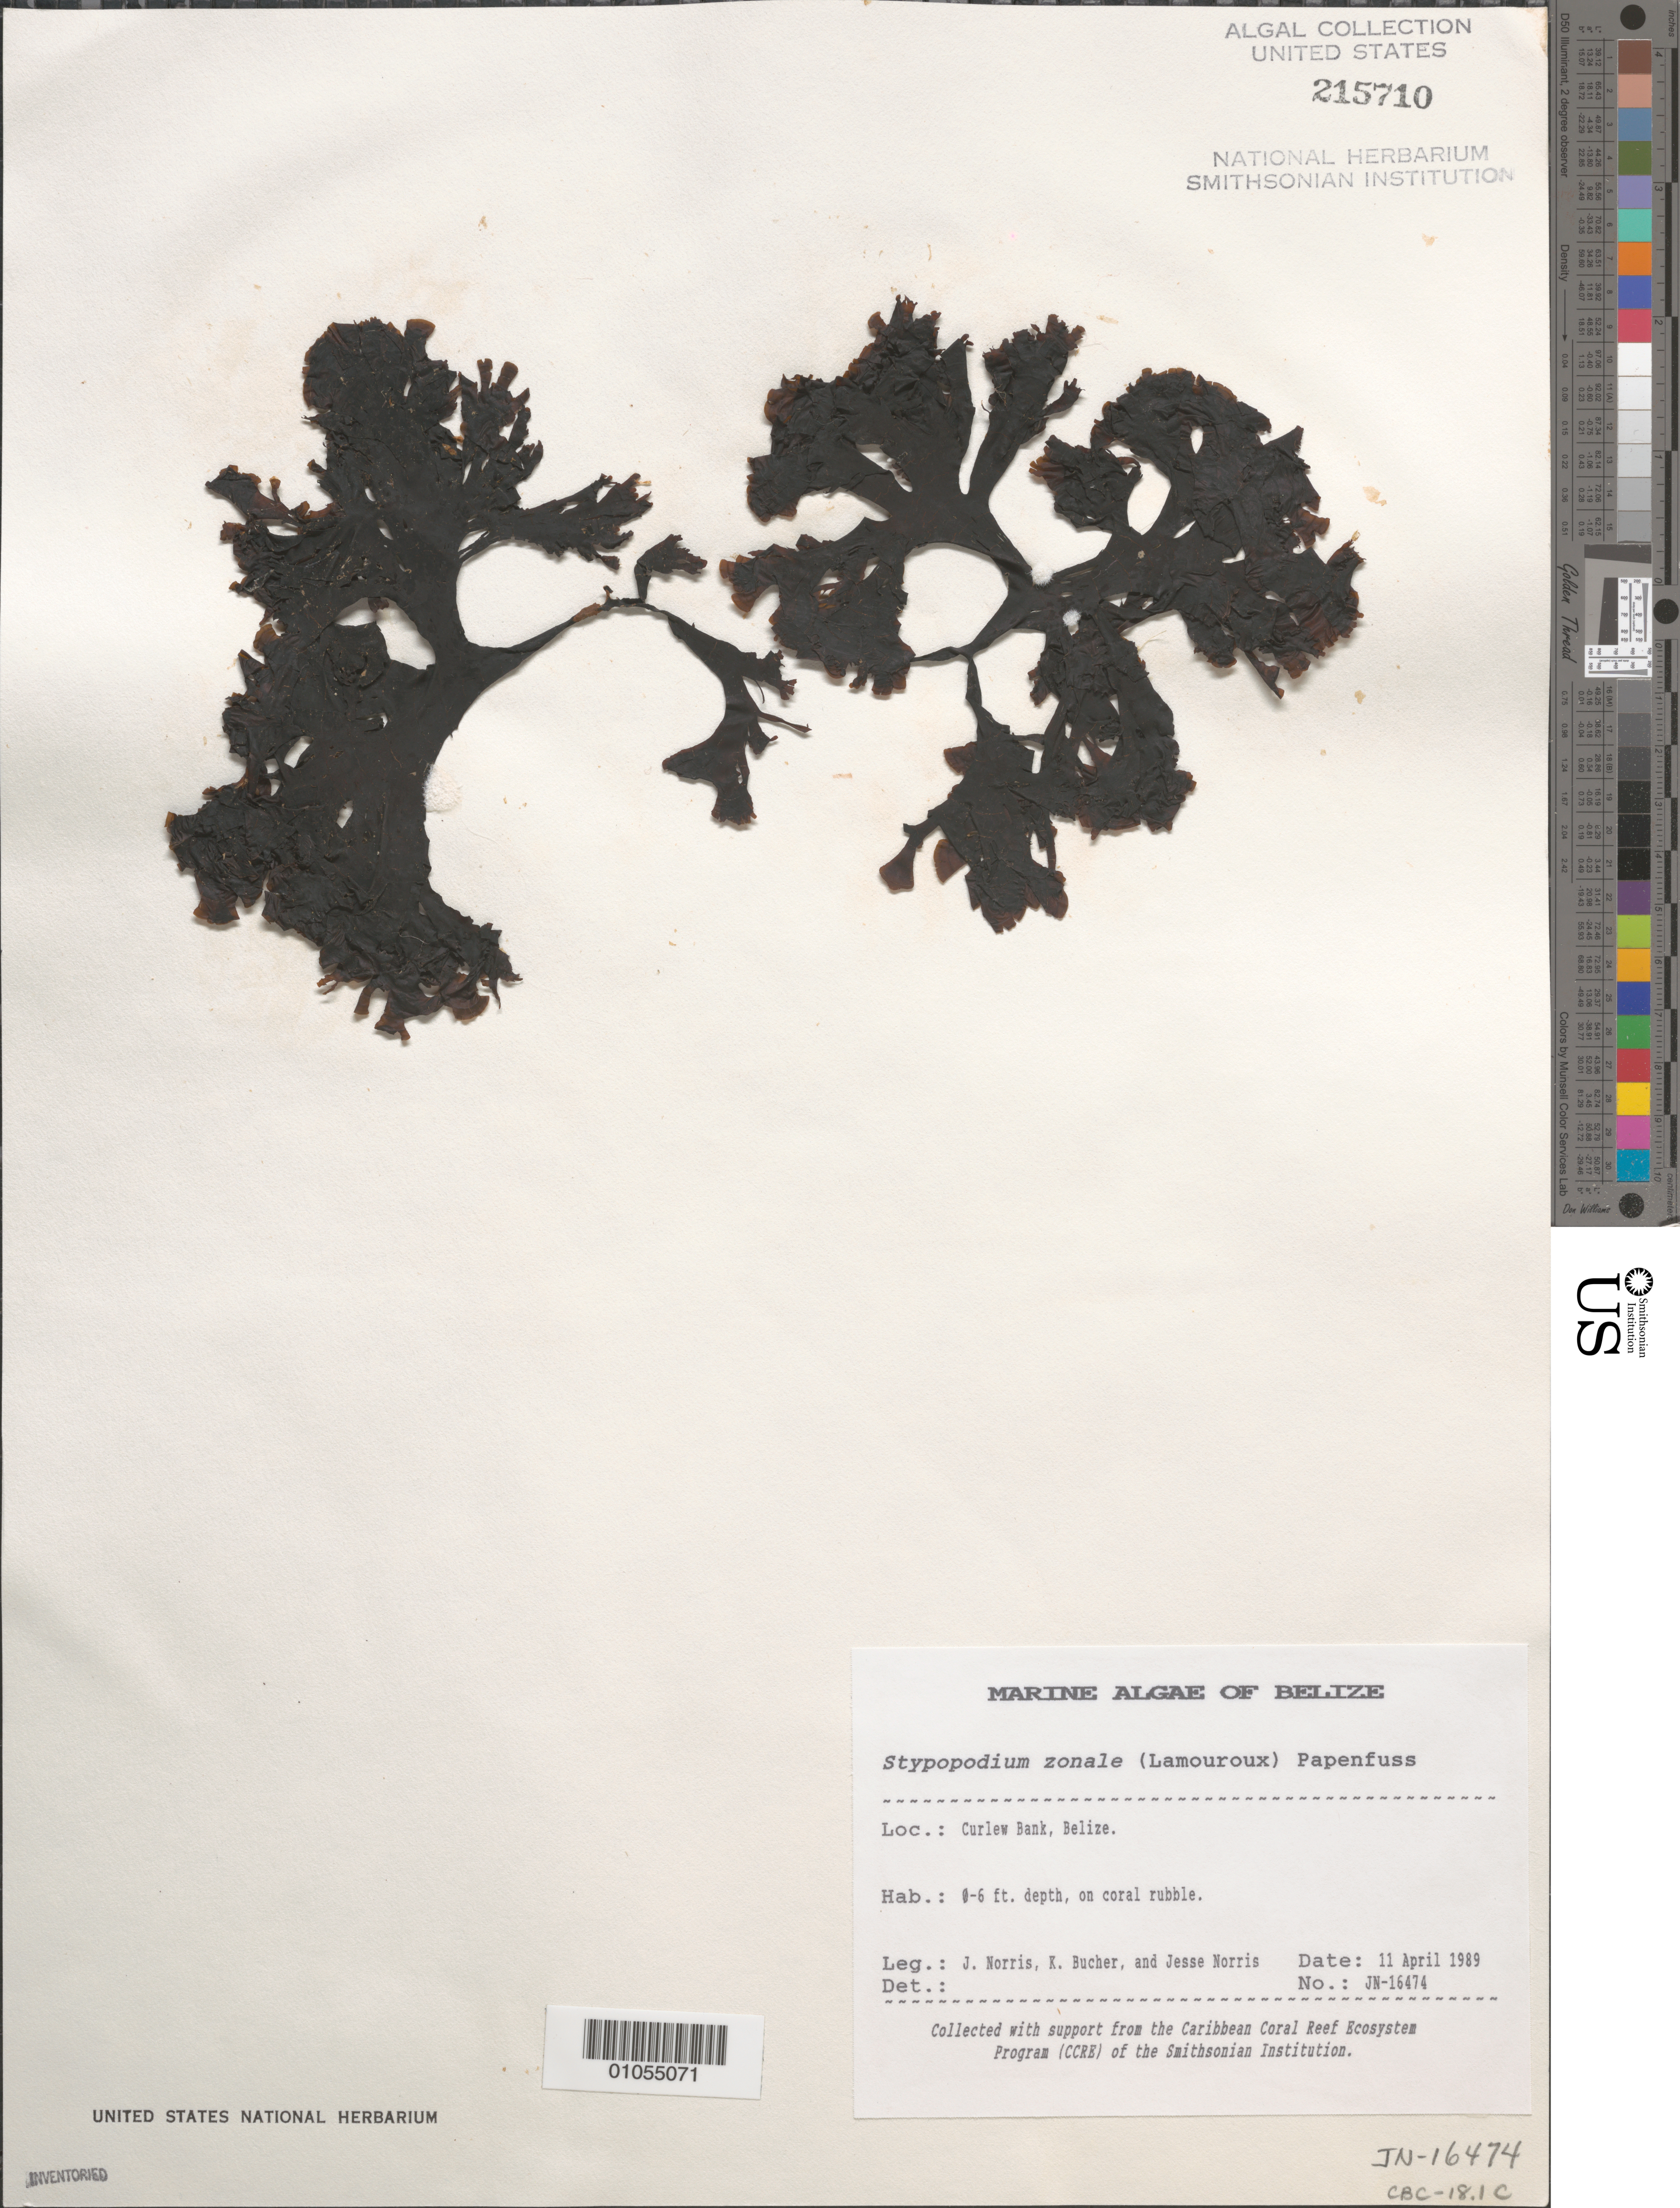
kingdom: Chromista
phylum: Ochrophyta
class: Phaeophyceae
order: Dictyotales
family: Dictyotaceae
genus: Stypopodium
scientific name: Stypopodium zonale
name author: (J.V.Lamouroux) Papenf.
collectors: J. N. Norris, K. E. Bucher & J. A. Norris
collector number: JN-16474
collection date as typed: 11 Apr 1989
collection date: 1989-04-11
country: Belize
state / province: Stann Creek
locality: Curlew Bank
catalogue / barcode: US 215710